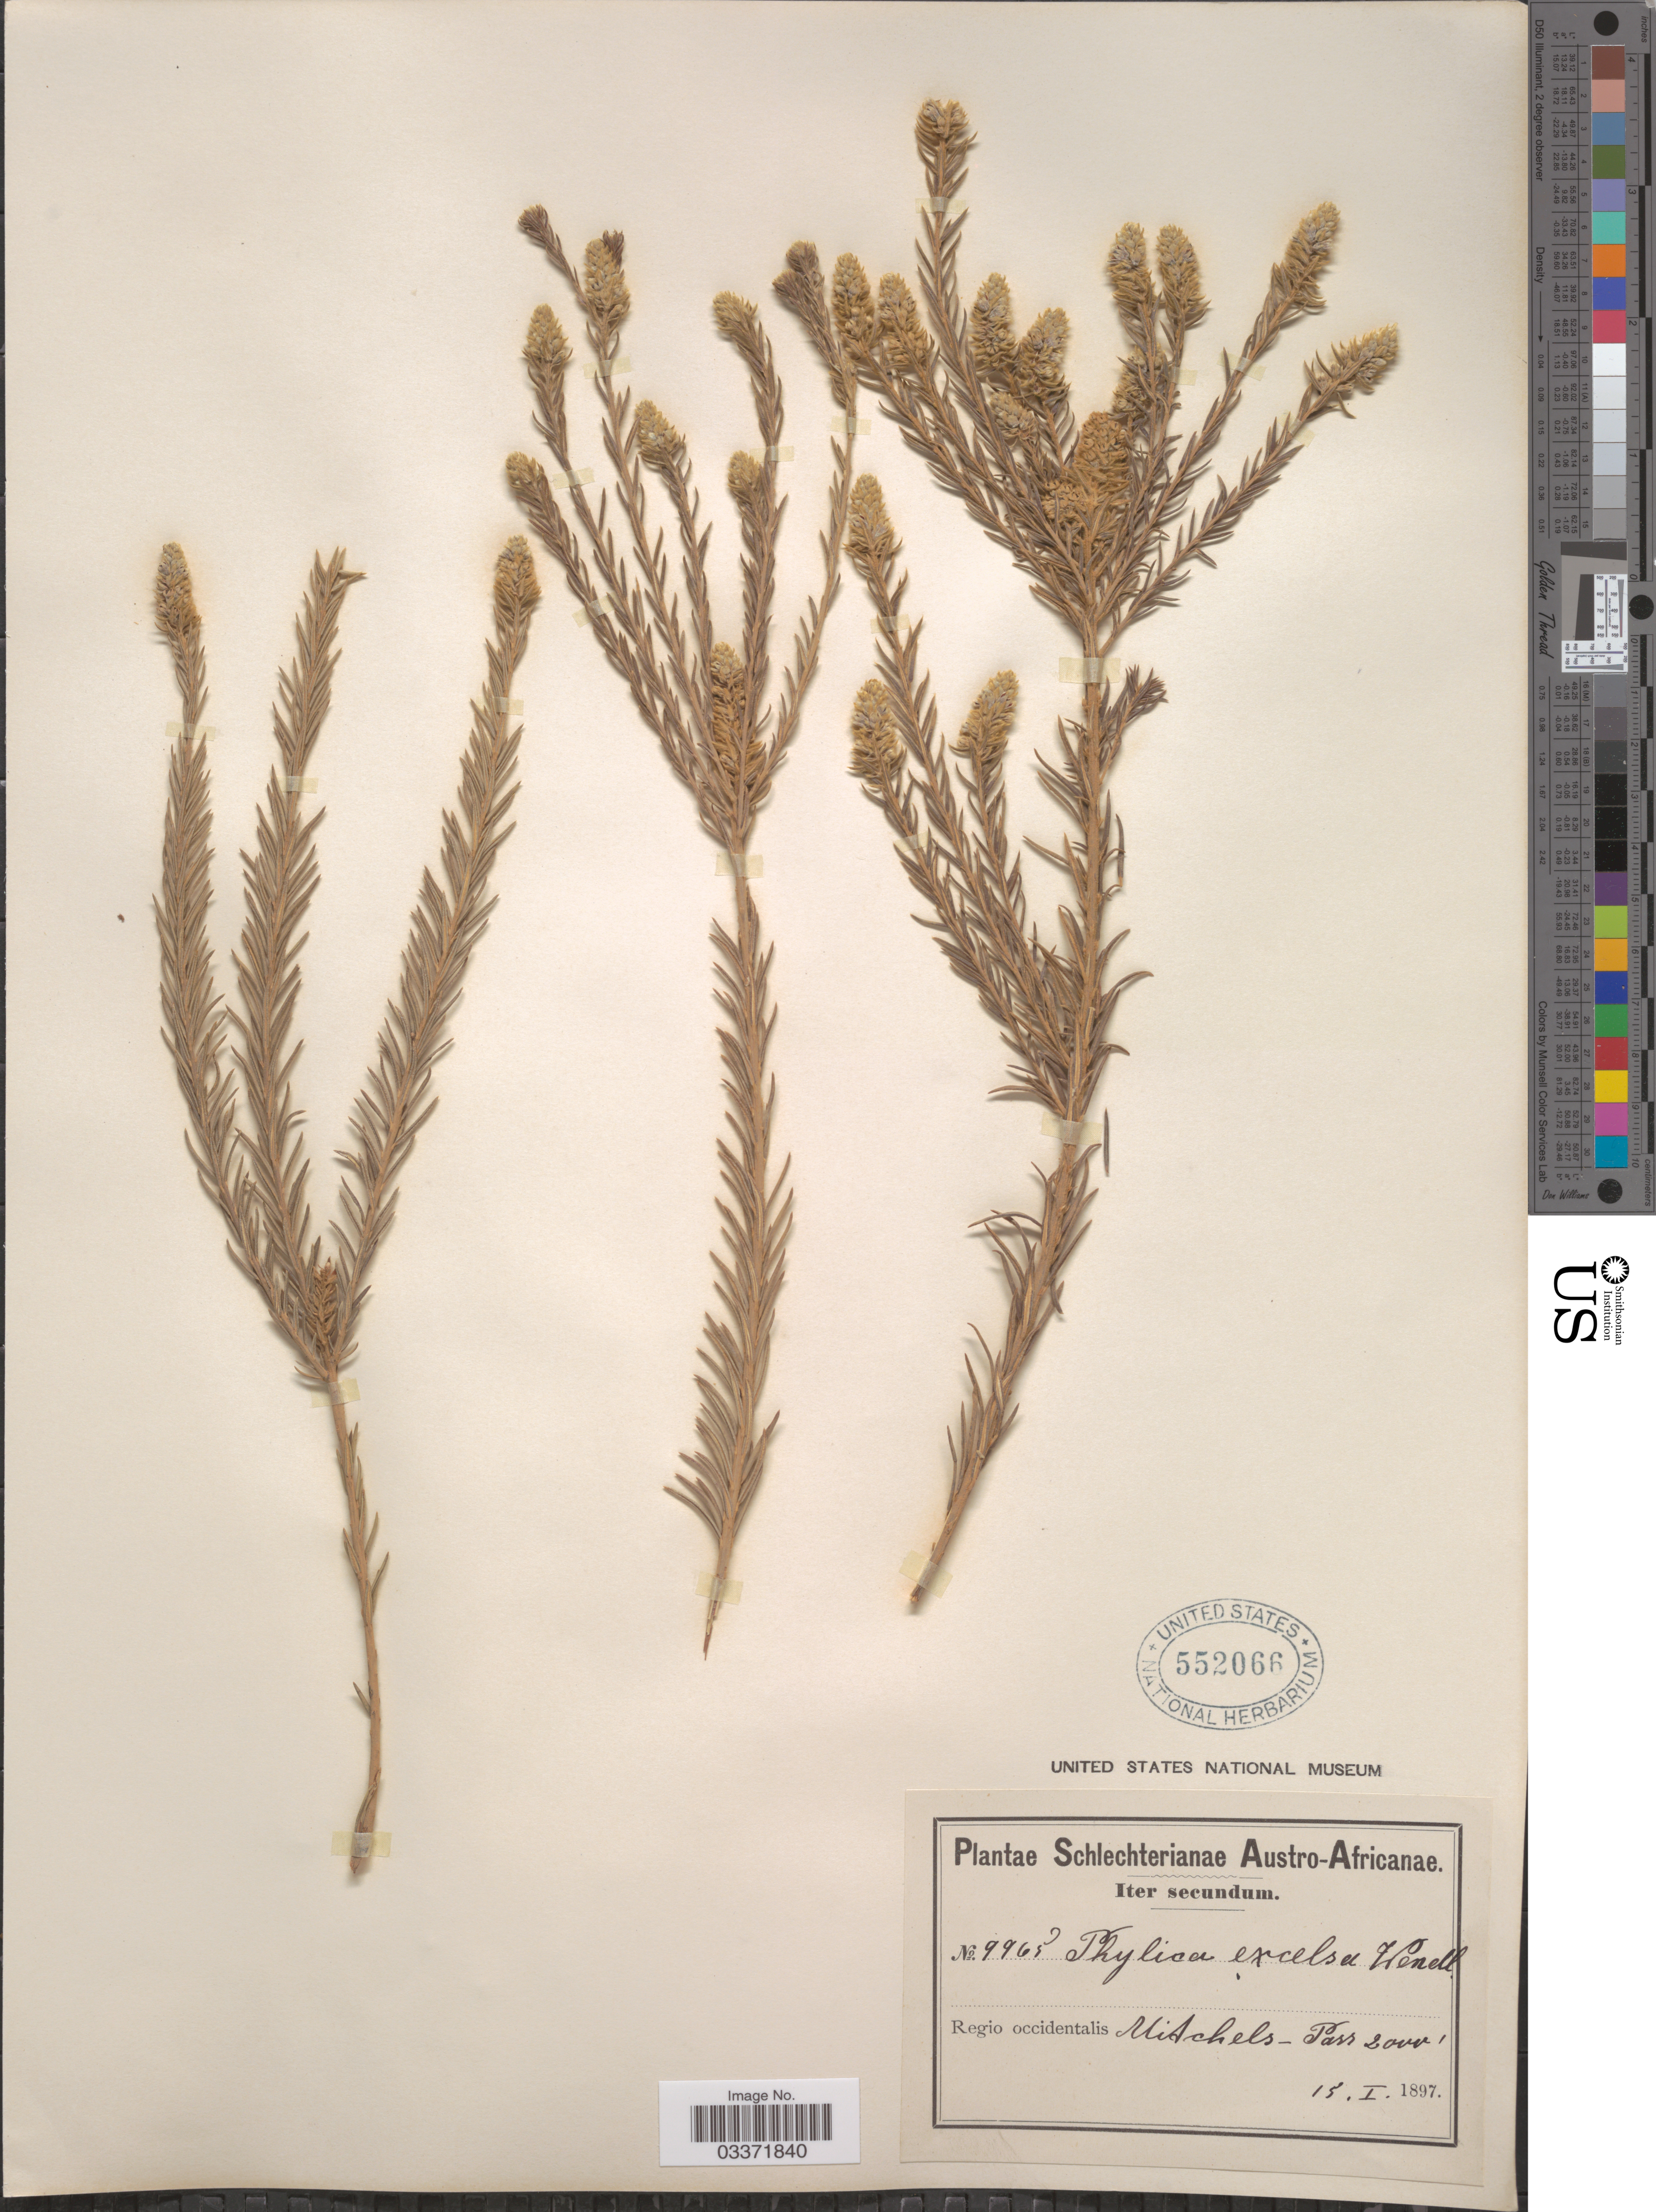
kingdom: Plantae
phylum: Tracheophyta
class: Magnoliopsida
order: Rosales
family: Rhamnaceae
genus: Phylica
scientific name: Phylica excelsa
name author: J.C. Wendl.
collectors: Schlechter, --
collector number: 9965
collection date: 1897-01-15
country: South Africa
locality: Austro-Africanae, Regio occidentalis, Mitchels - Pass.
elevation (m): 610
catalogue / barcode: US 552066